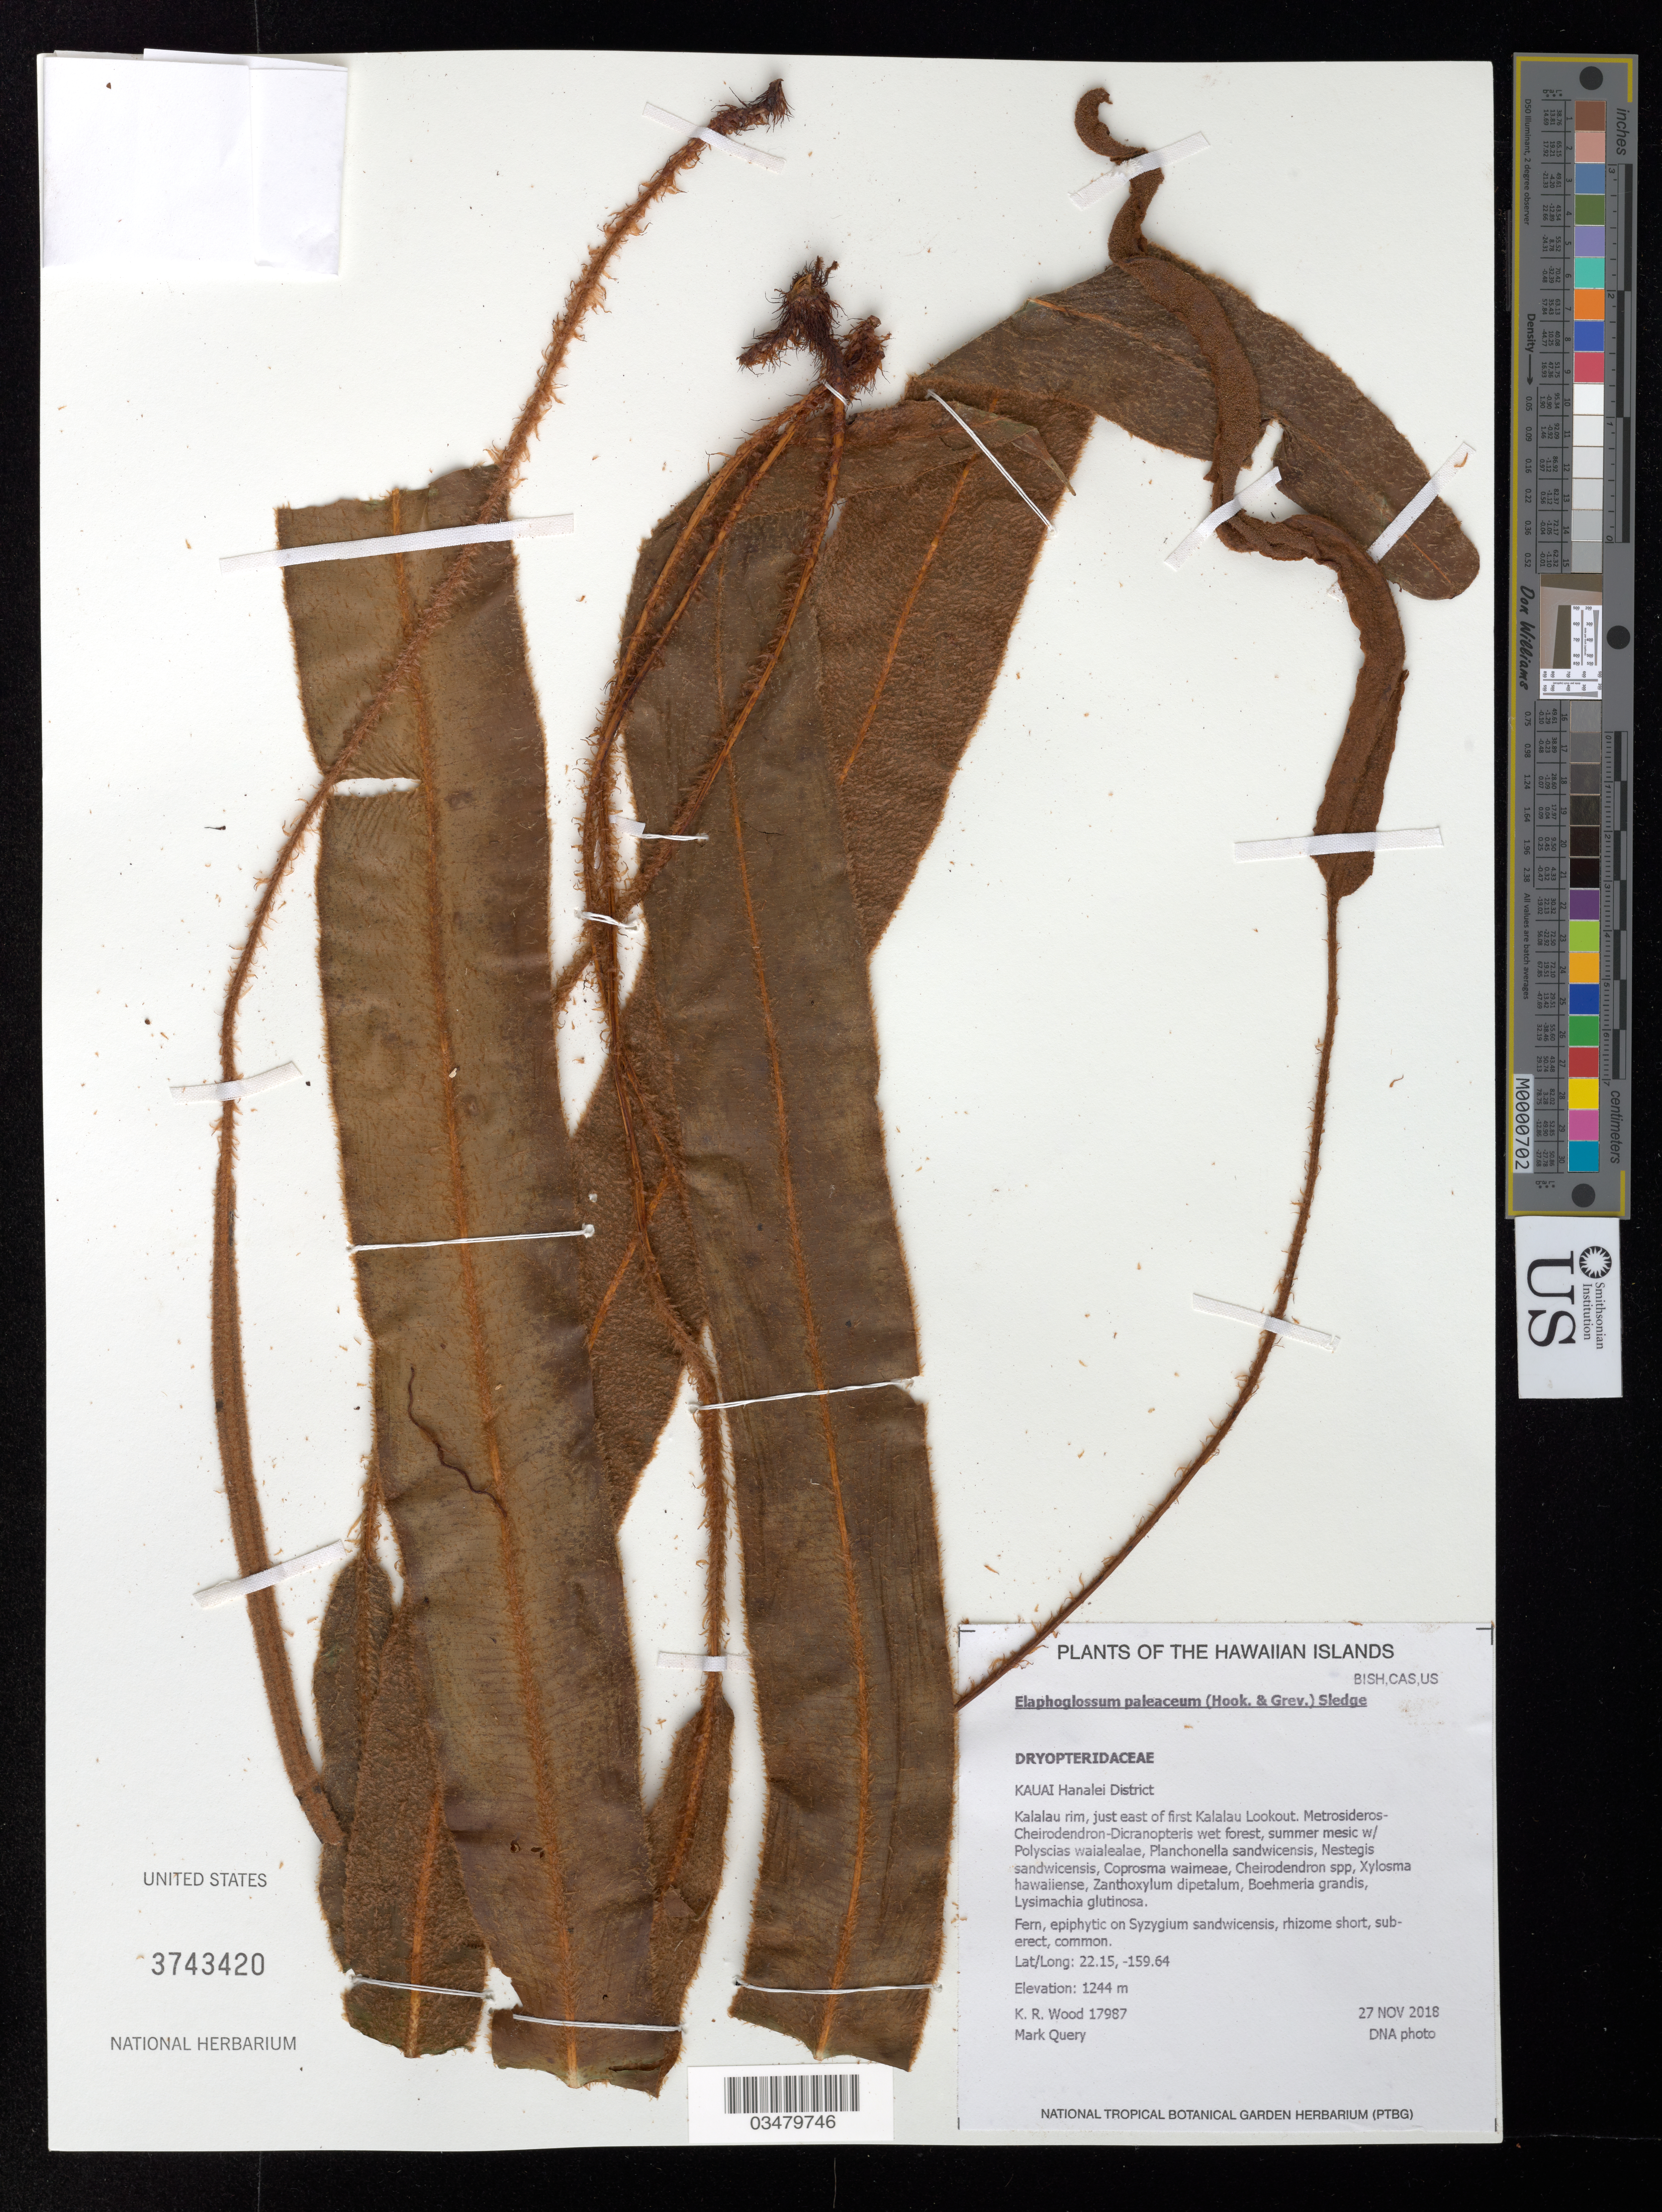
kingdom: Plantae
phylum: Tracheophyta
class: Polypodiopsida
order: Polypodiales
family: Dryopteridaceae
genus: Elaphoglossum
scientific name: Elaphoglossum paleaceum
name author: (Hook. & Grev.) Sledge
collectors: K. R. Wood & M. Query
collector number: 17987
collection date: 2018-11-27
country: United States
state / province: Hawaii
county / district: Kauai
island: Kaua'i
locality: Hanalei District, Kalalau rim, just east of first Kalalau Lookout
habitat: Wet forest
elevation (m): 1244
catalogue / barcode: US 3743420